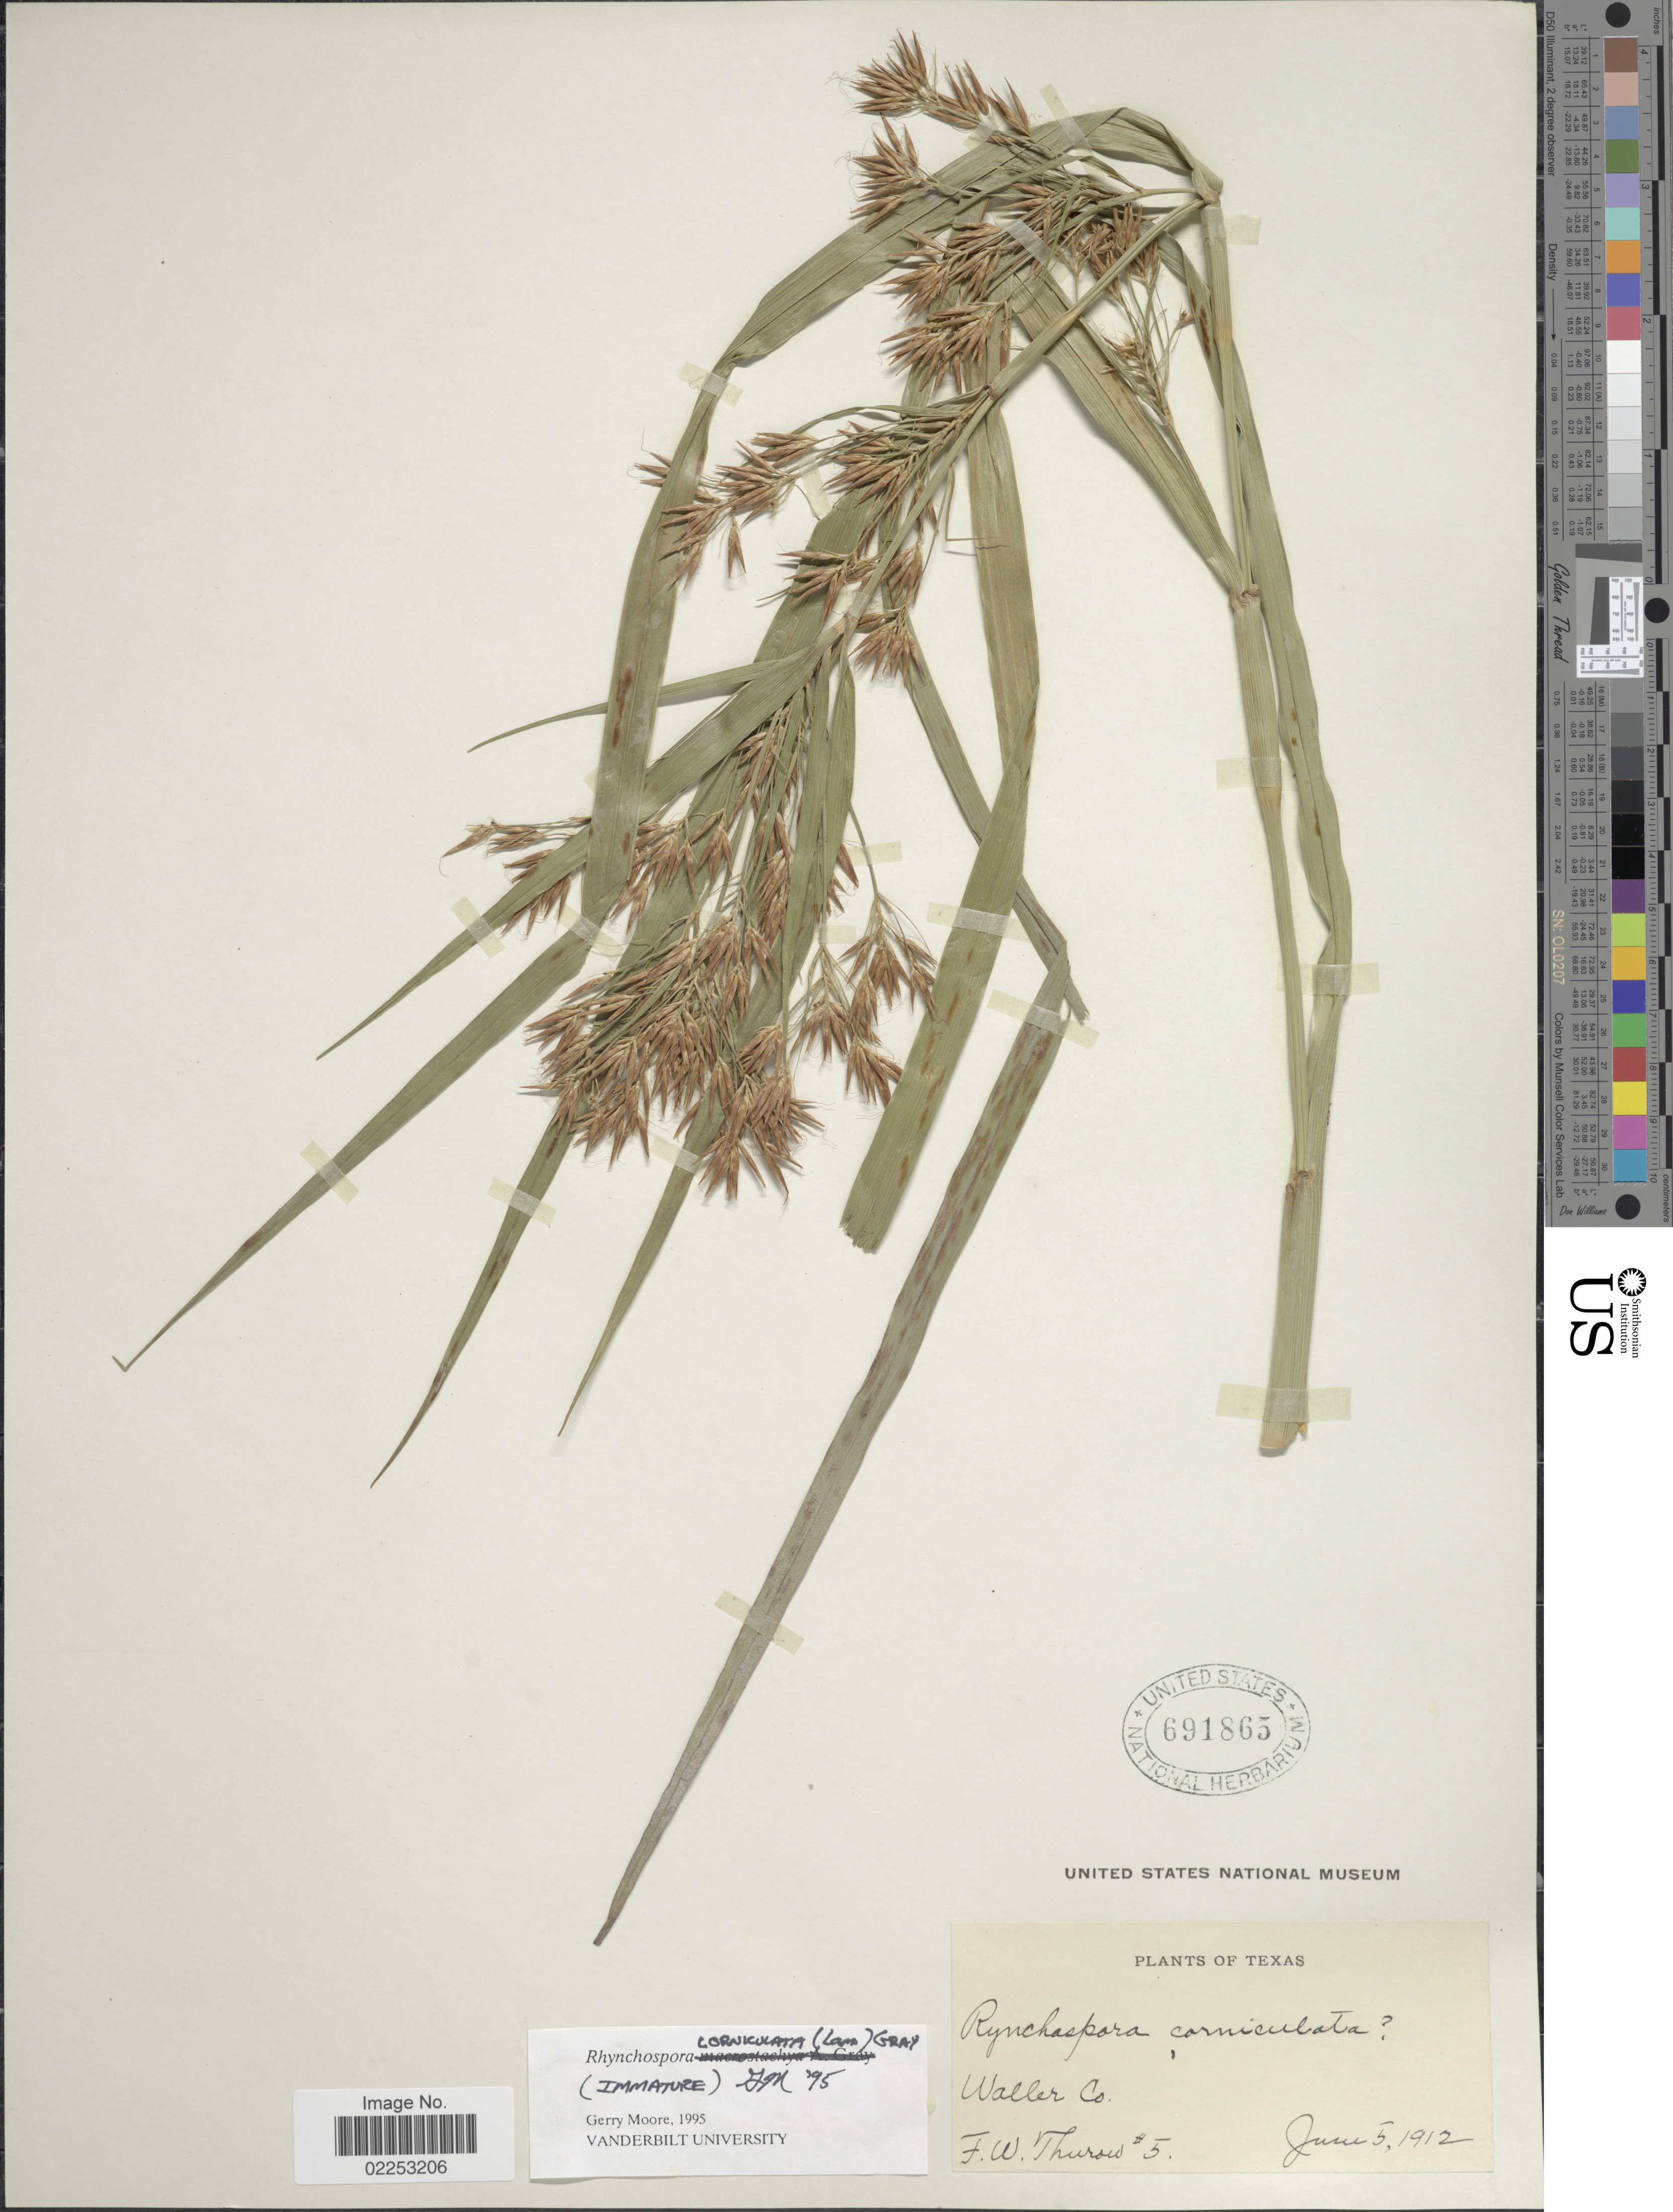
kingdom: Plantae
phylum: Tracheophyta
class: Liliopsida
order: Poales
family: Cyperaceae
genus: Rhynchospora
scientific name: Rhynchospora corniculata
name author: (Lam.) A. Gray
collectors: F. W. Thurow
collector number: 5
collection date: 1912-06-05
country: United States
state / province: Texas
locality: Waller Co.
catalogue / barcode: US 691865